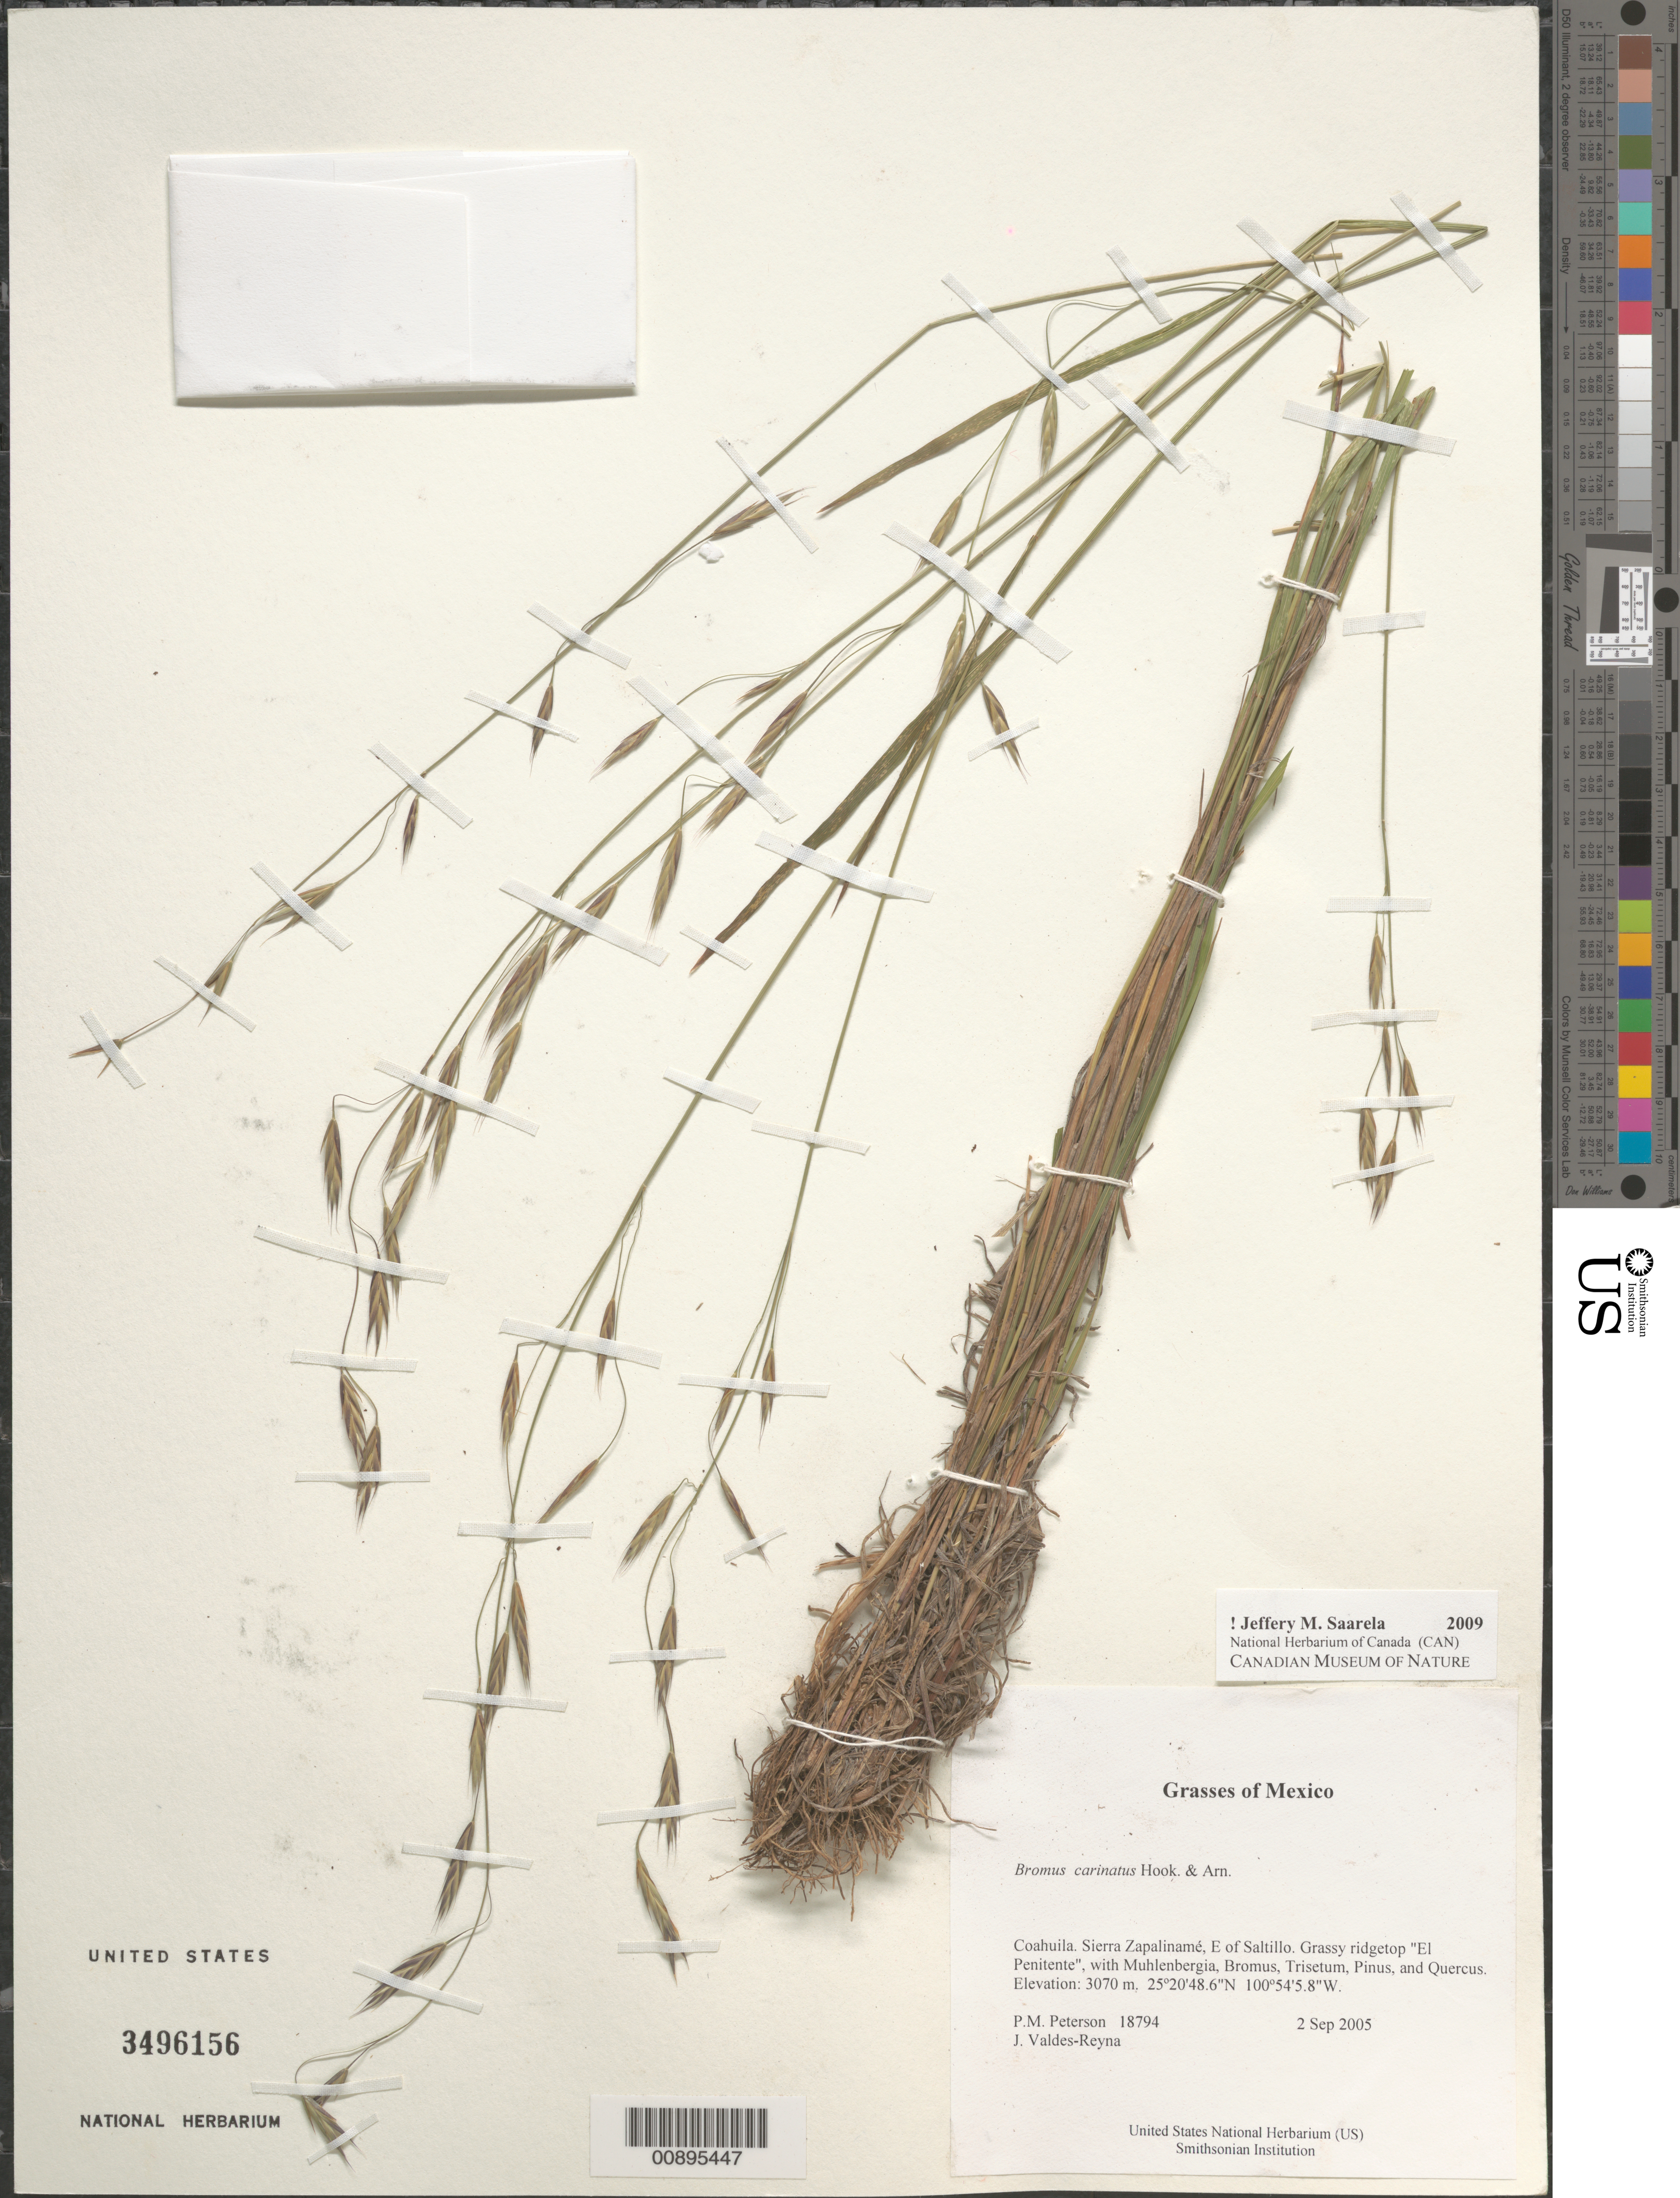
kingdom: Plantae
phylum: Tracheophyta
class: Liliopsida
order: Poales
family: Poaceae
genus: Bromus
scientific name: Bromus carinatus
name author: Hook. & Arn.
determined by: Saarela, J. M., (CAN), Canadian Museum of Nature (CANADA)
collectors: P. M. Peterson & J. Valdés-Reyna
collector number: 18794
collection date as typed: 02 Sep 2005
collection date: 2005-09-02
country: Mexico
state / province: Coahuila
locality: Sierra Zapalinamé, E of Saltillo. Grassy ridgetop "El Penitente", with Muhlenbergia, Bromus, Trisetum, Pinus, and Quercus.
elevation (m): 3070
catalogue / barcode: US 3496156